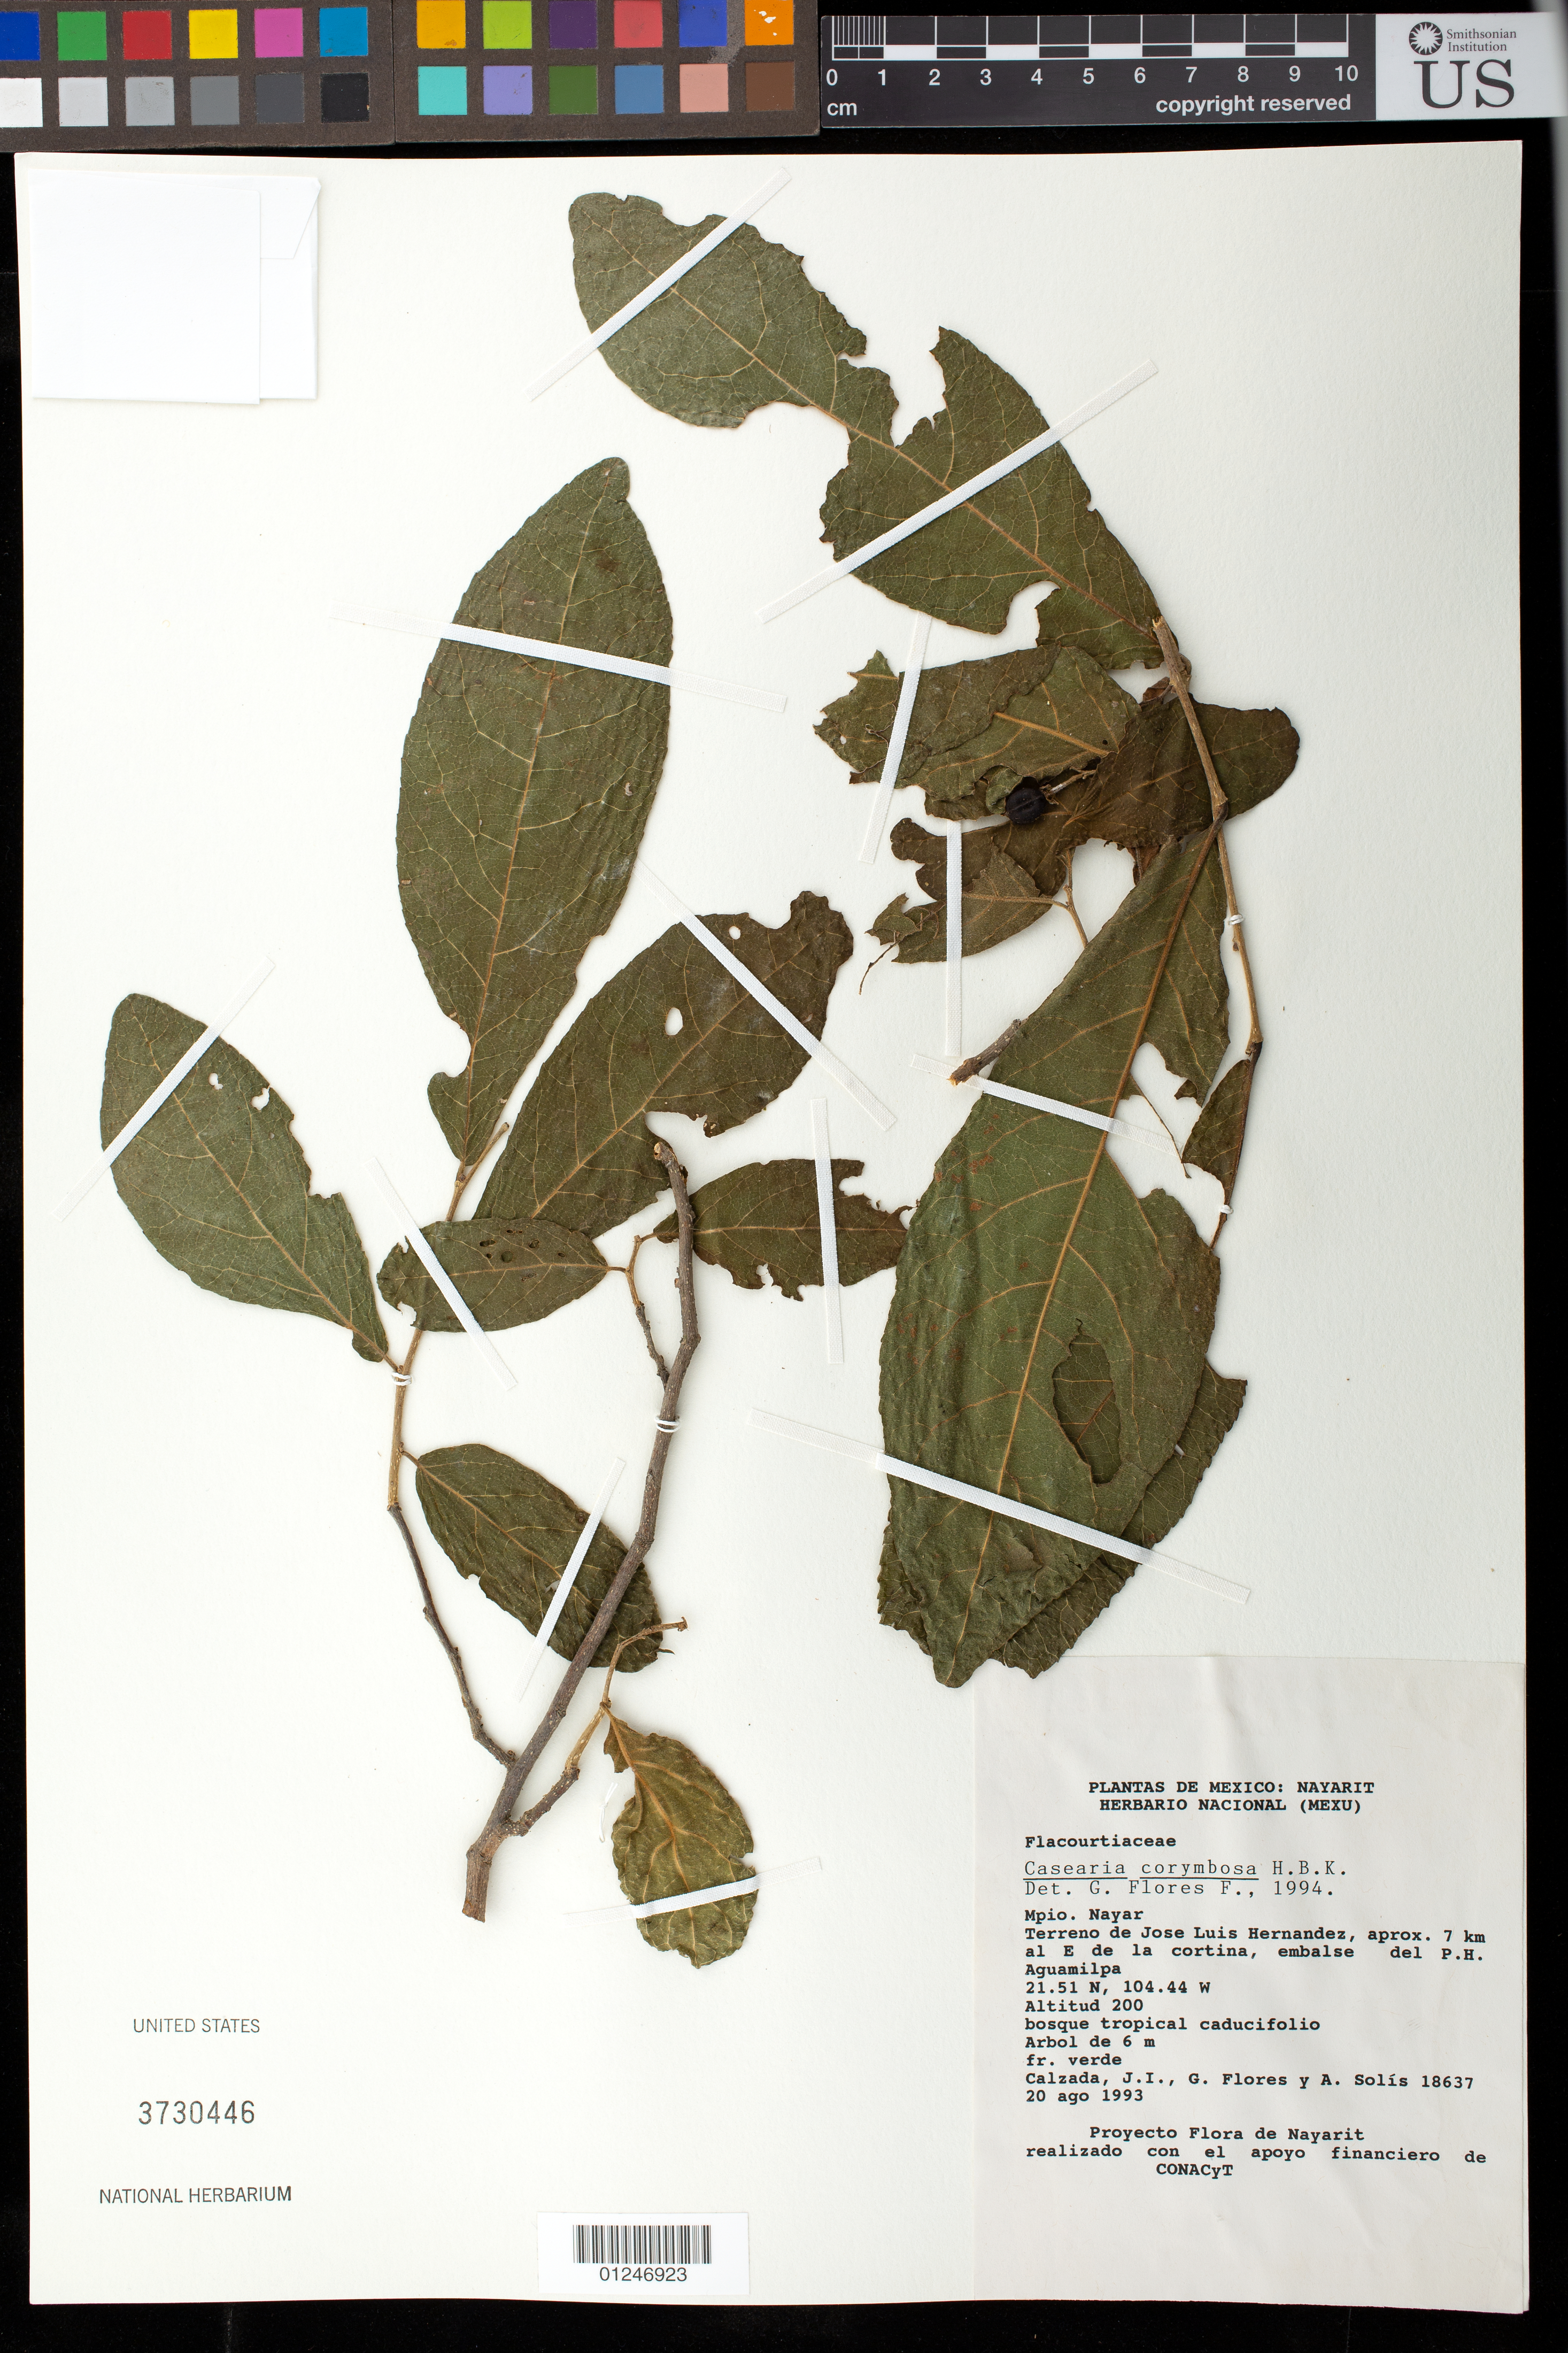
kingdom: Plantae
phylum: Tracheophyta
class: Magnoliopsida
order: Malpighiales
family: Salicaceae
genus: Casearia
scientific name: Casearia corymbosa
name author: Kunth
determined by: Flores F., G.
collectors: J. I. Calzada, G. Flores F. & A. Solis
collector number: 18637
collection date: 1993-08-20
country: Mexico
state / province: Nayarit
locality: Mpio. Nayar,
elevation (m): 200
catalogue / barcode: US 3730446